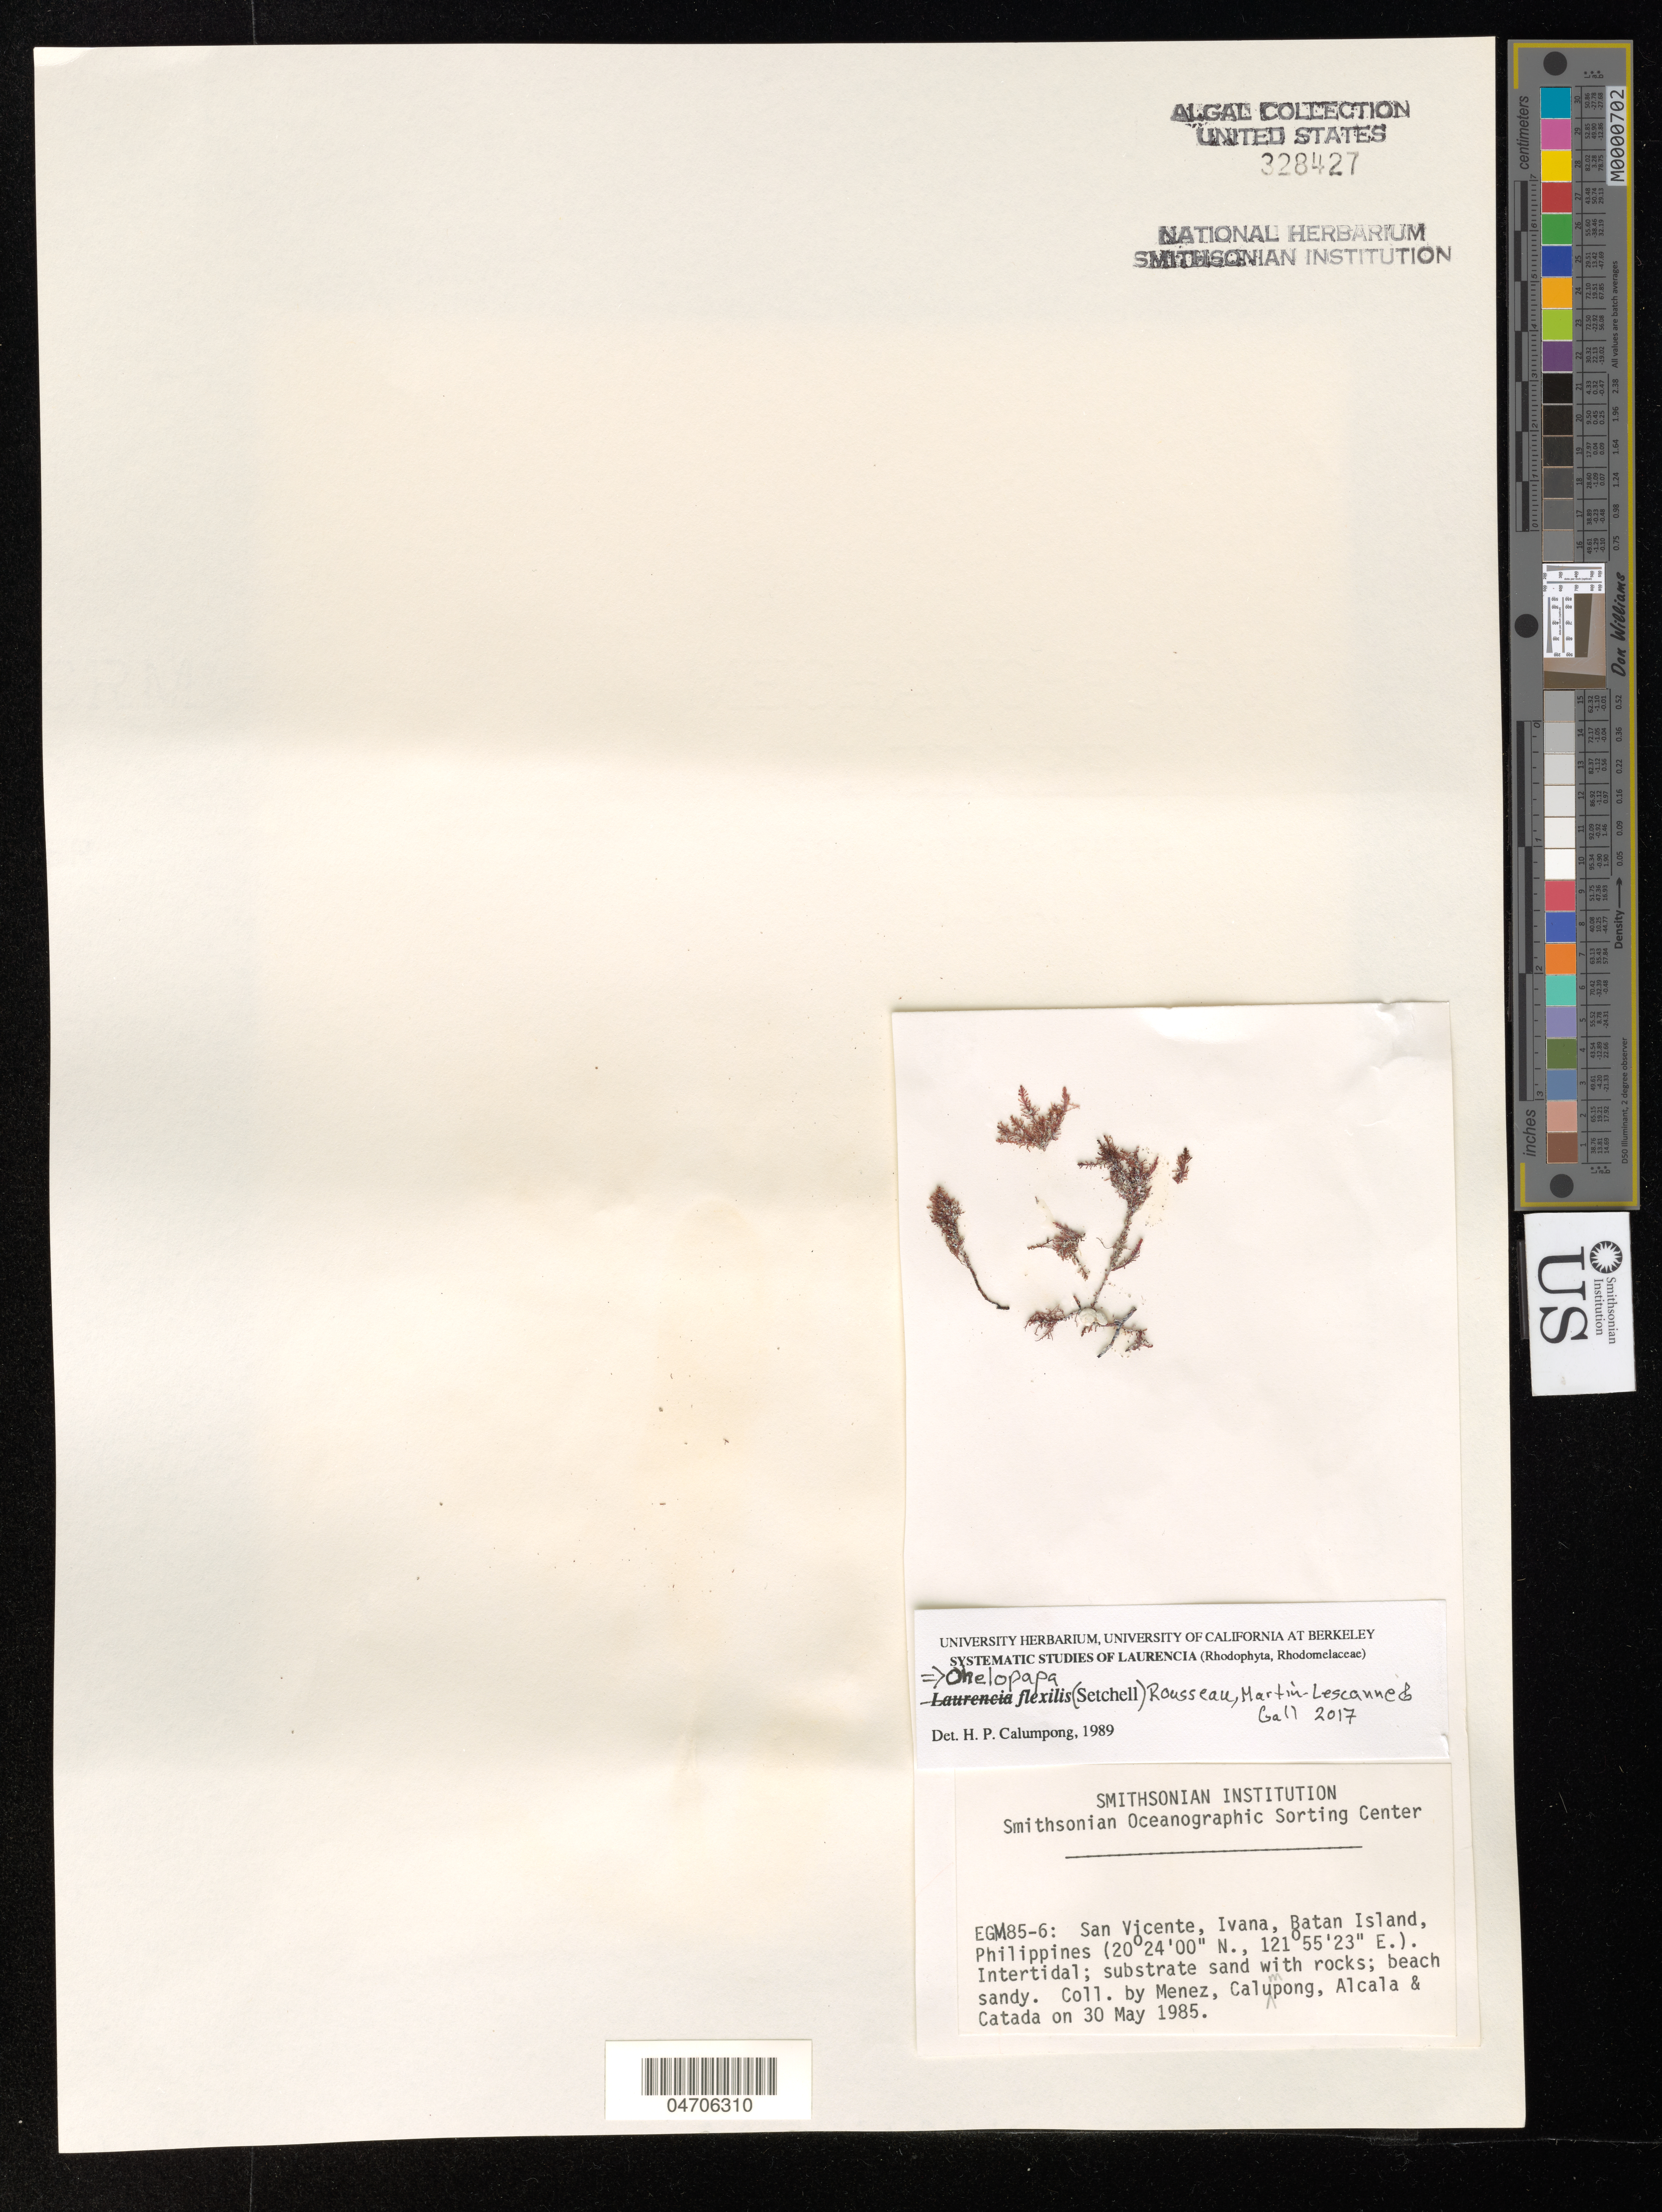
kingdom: Plantae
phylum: Rhodophyta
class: Florideophyceae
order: Ceramiales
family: Rhodomelaceae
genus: Ohelopapa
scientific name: Ohelopapa flexilis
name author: (Setchell) F. Rousseau et al.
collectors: Menez, Calumpong, Alcala & Catada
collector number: EGM 85-6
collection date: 1985-05-30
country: Philippines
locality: San Vicente, Ivana, Batan Island.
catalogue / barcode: US 328427